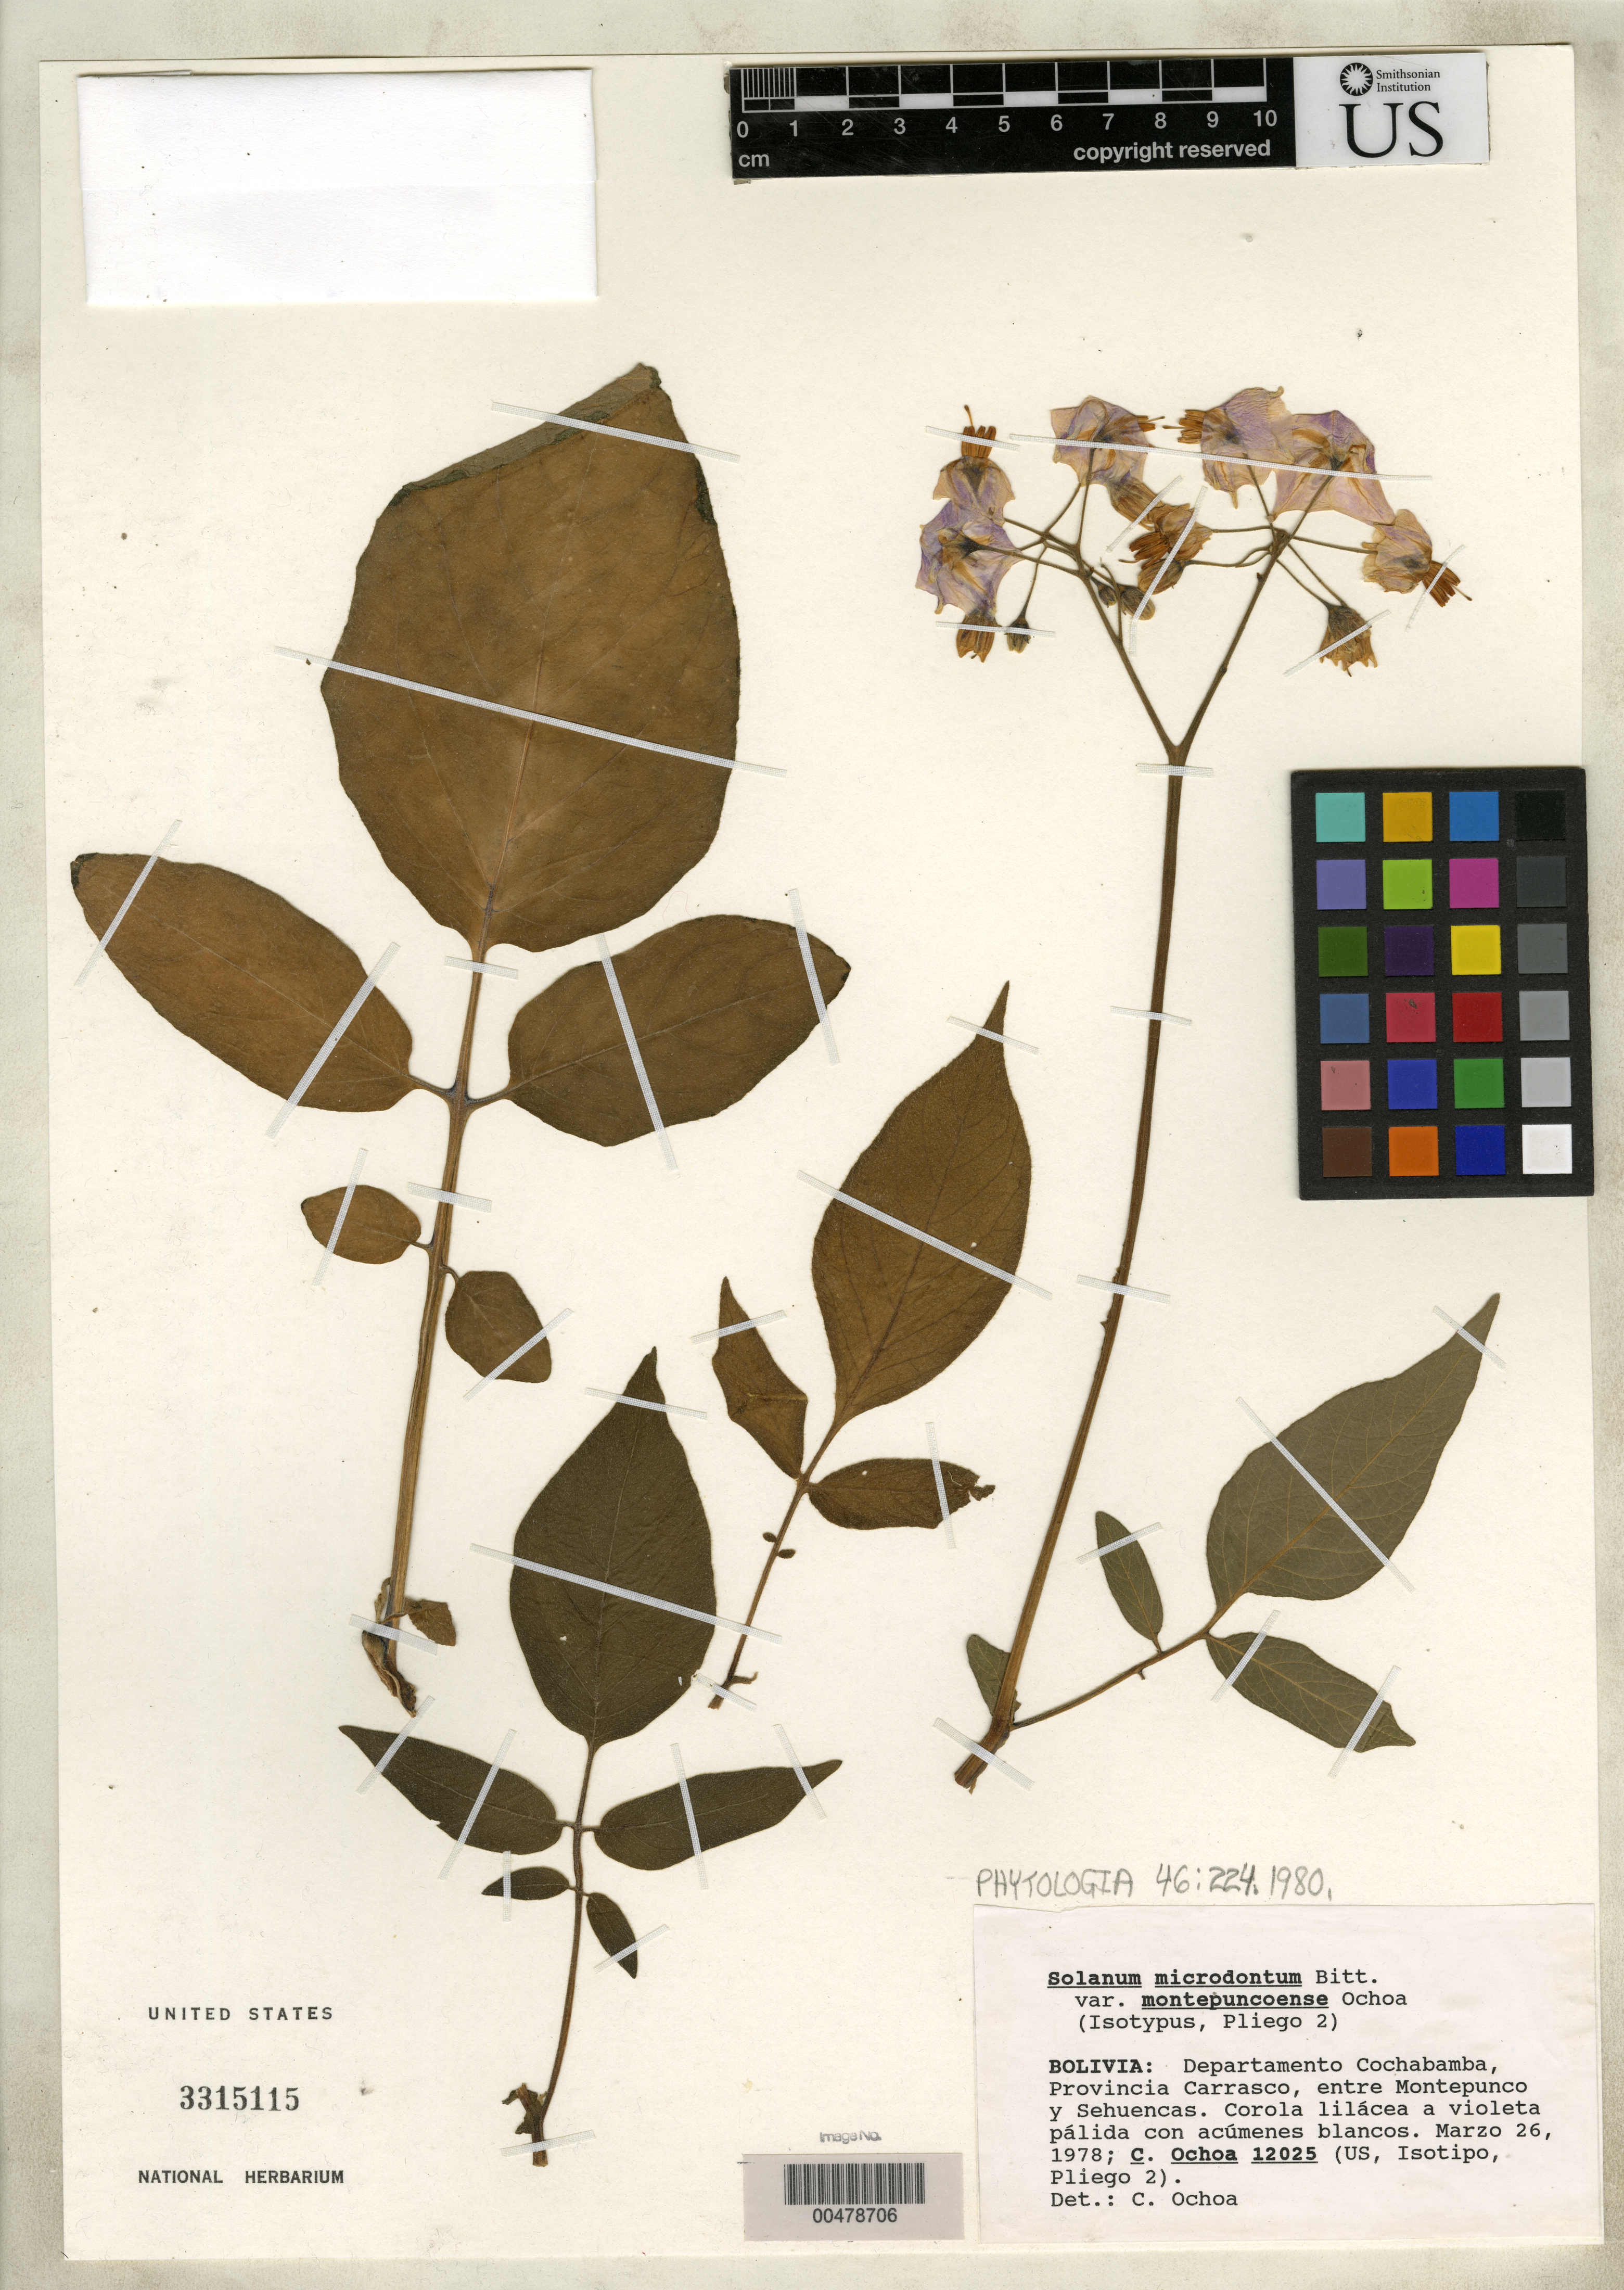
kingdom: Plantae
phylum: Tracheophyta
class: Magnoliopsida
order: Solanales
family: Solanaceae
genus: Solanum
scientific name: Solanum microdontum var. montepuncoense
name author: Ochoa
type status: Isotype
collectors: C. M. Ochoa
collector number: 12025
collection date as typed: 26 Mar 1978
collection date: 1978-03-26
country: Bolivia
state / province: Cochabamba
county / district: Carrasco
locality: Entre Monte Punco & Sehuencas.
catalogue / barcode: US 3315115